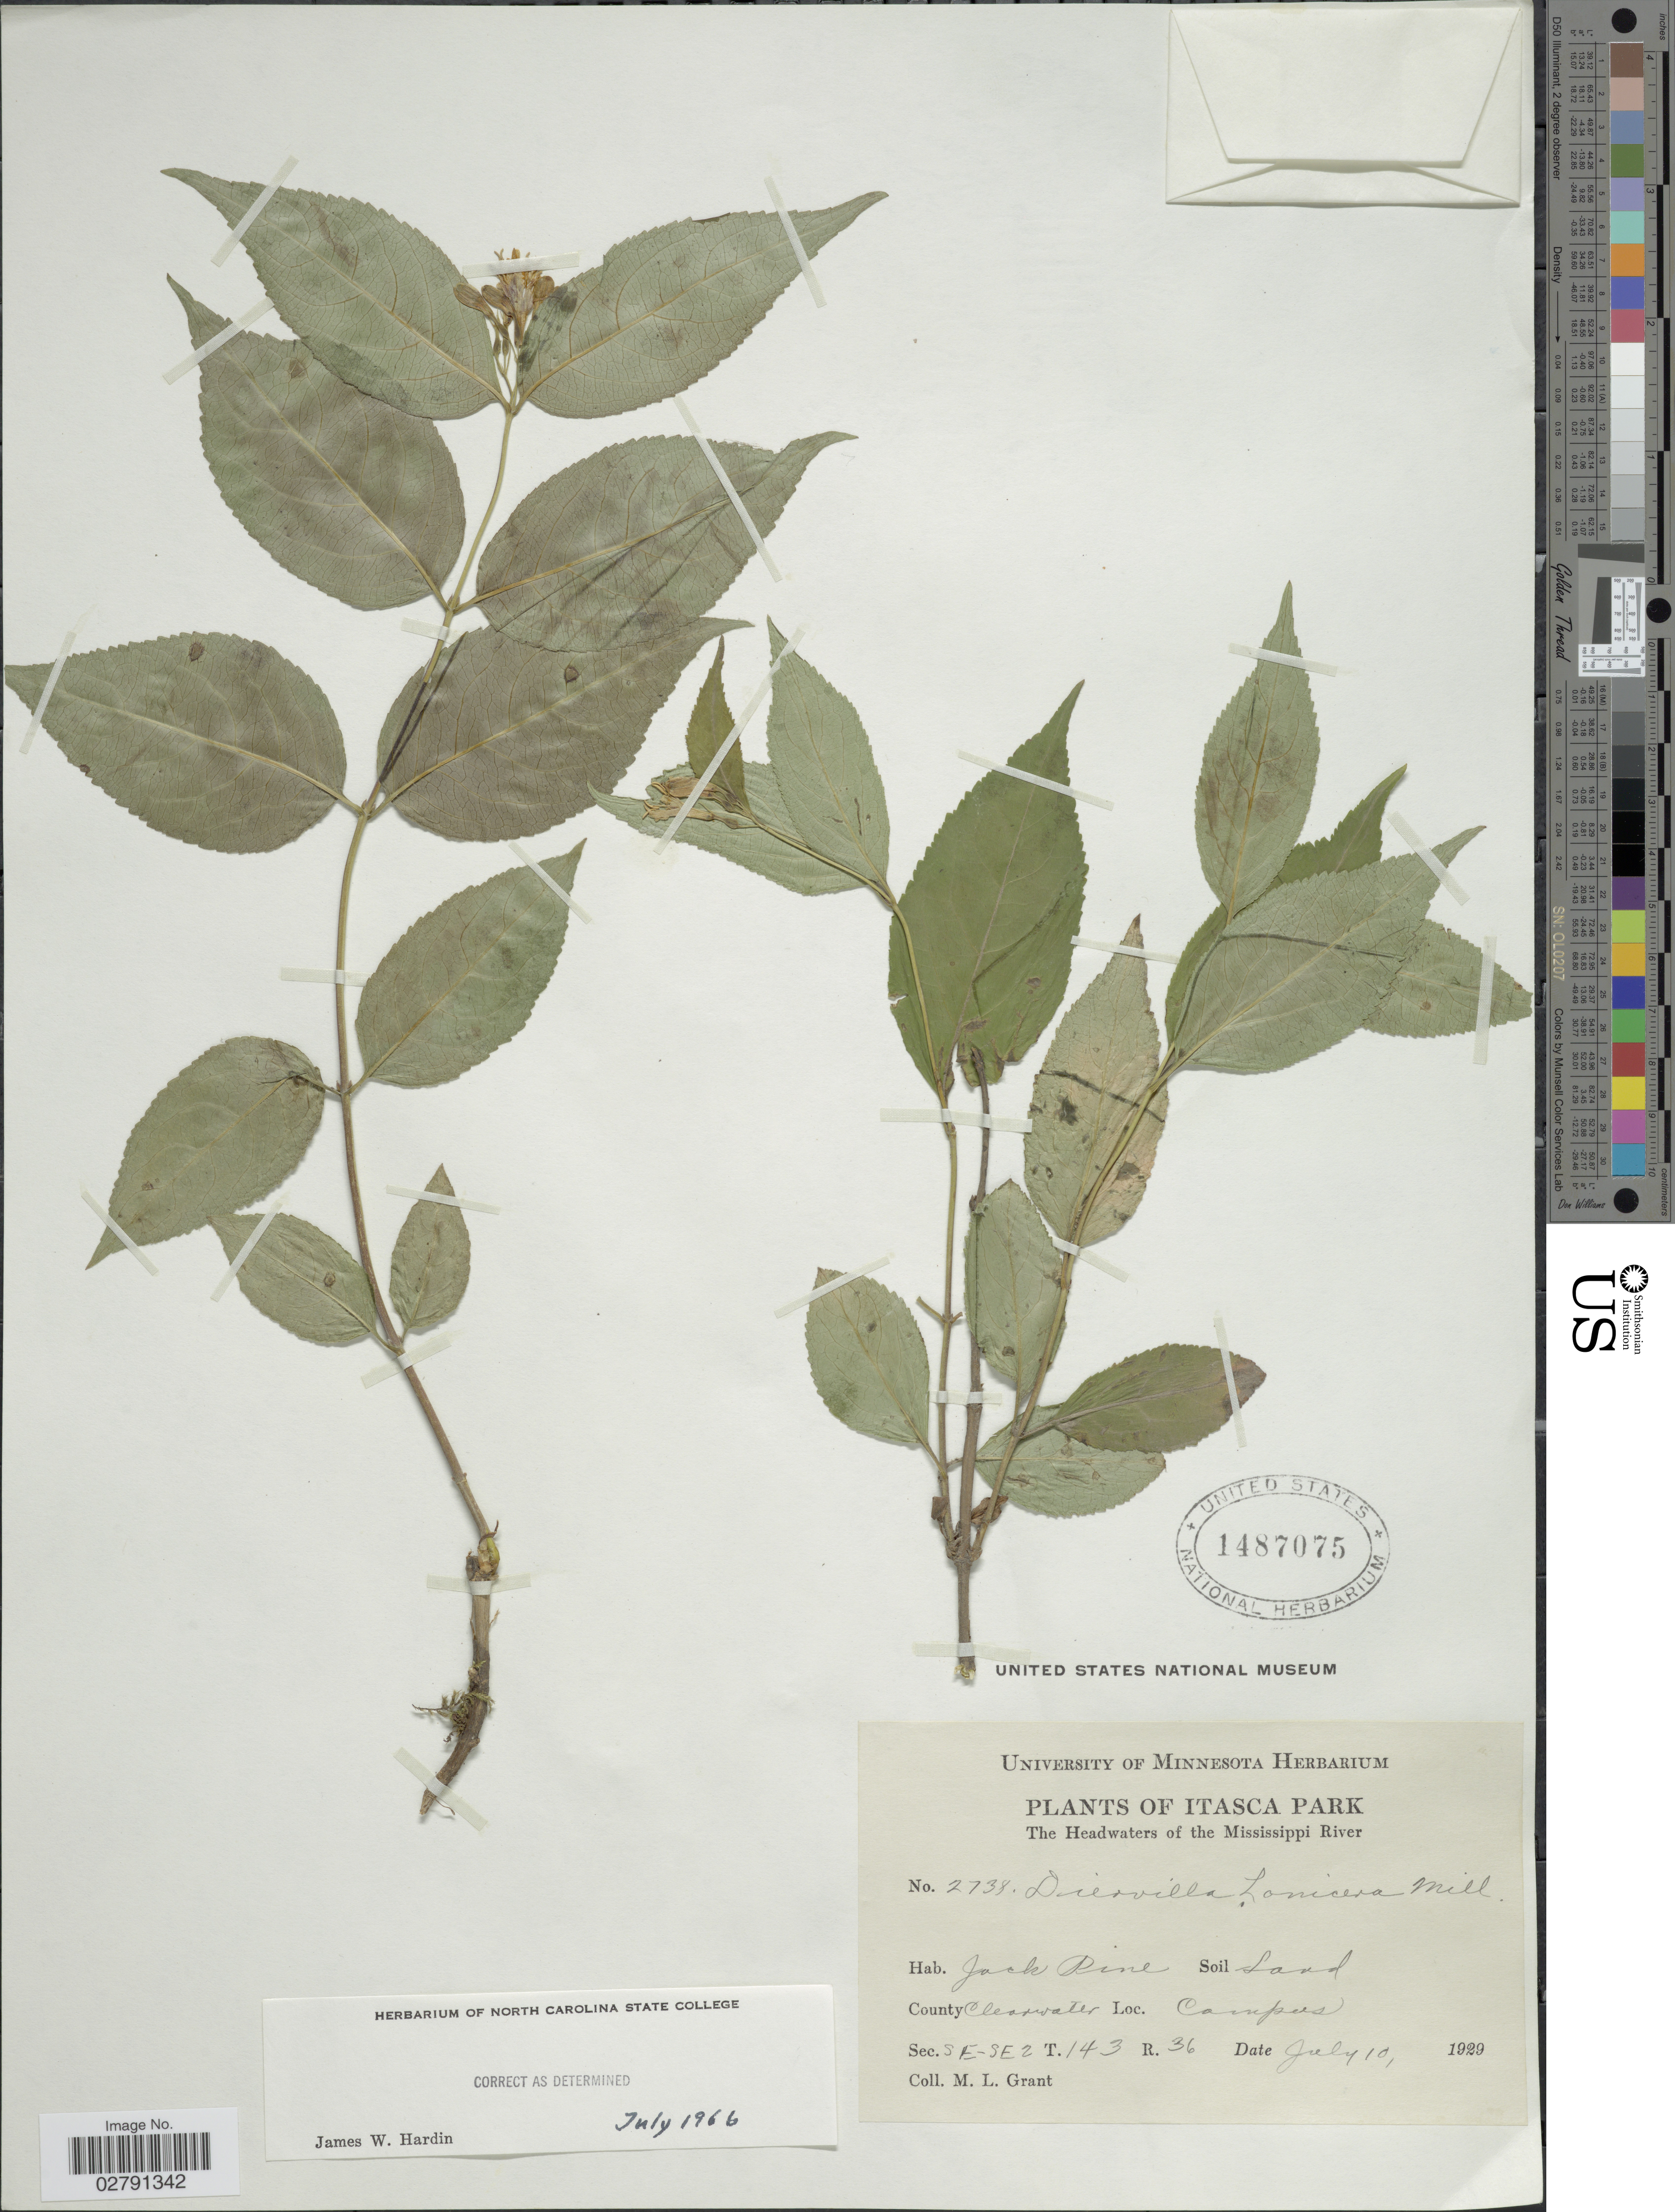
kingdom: Plantae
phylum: Tracheophyta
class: Magnoliopsida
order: Dipsacales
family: Caprifoliaceae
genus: Diervilla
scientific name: Diervilla lonicera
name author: Mill.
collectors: M. L. Grant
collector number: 2738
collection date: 1929-07-10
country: United States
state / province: Minnesota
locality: Itasca Park. The Headwaters of the Mississippi River. County Clearwater. Campus. Sec. SE-SE2. T.143. R.36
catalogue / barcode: US 1487075